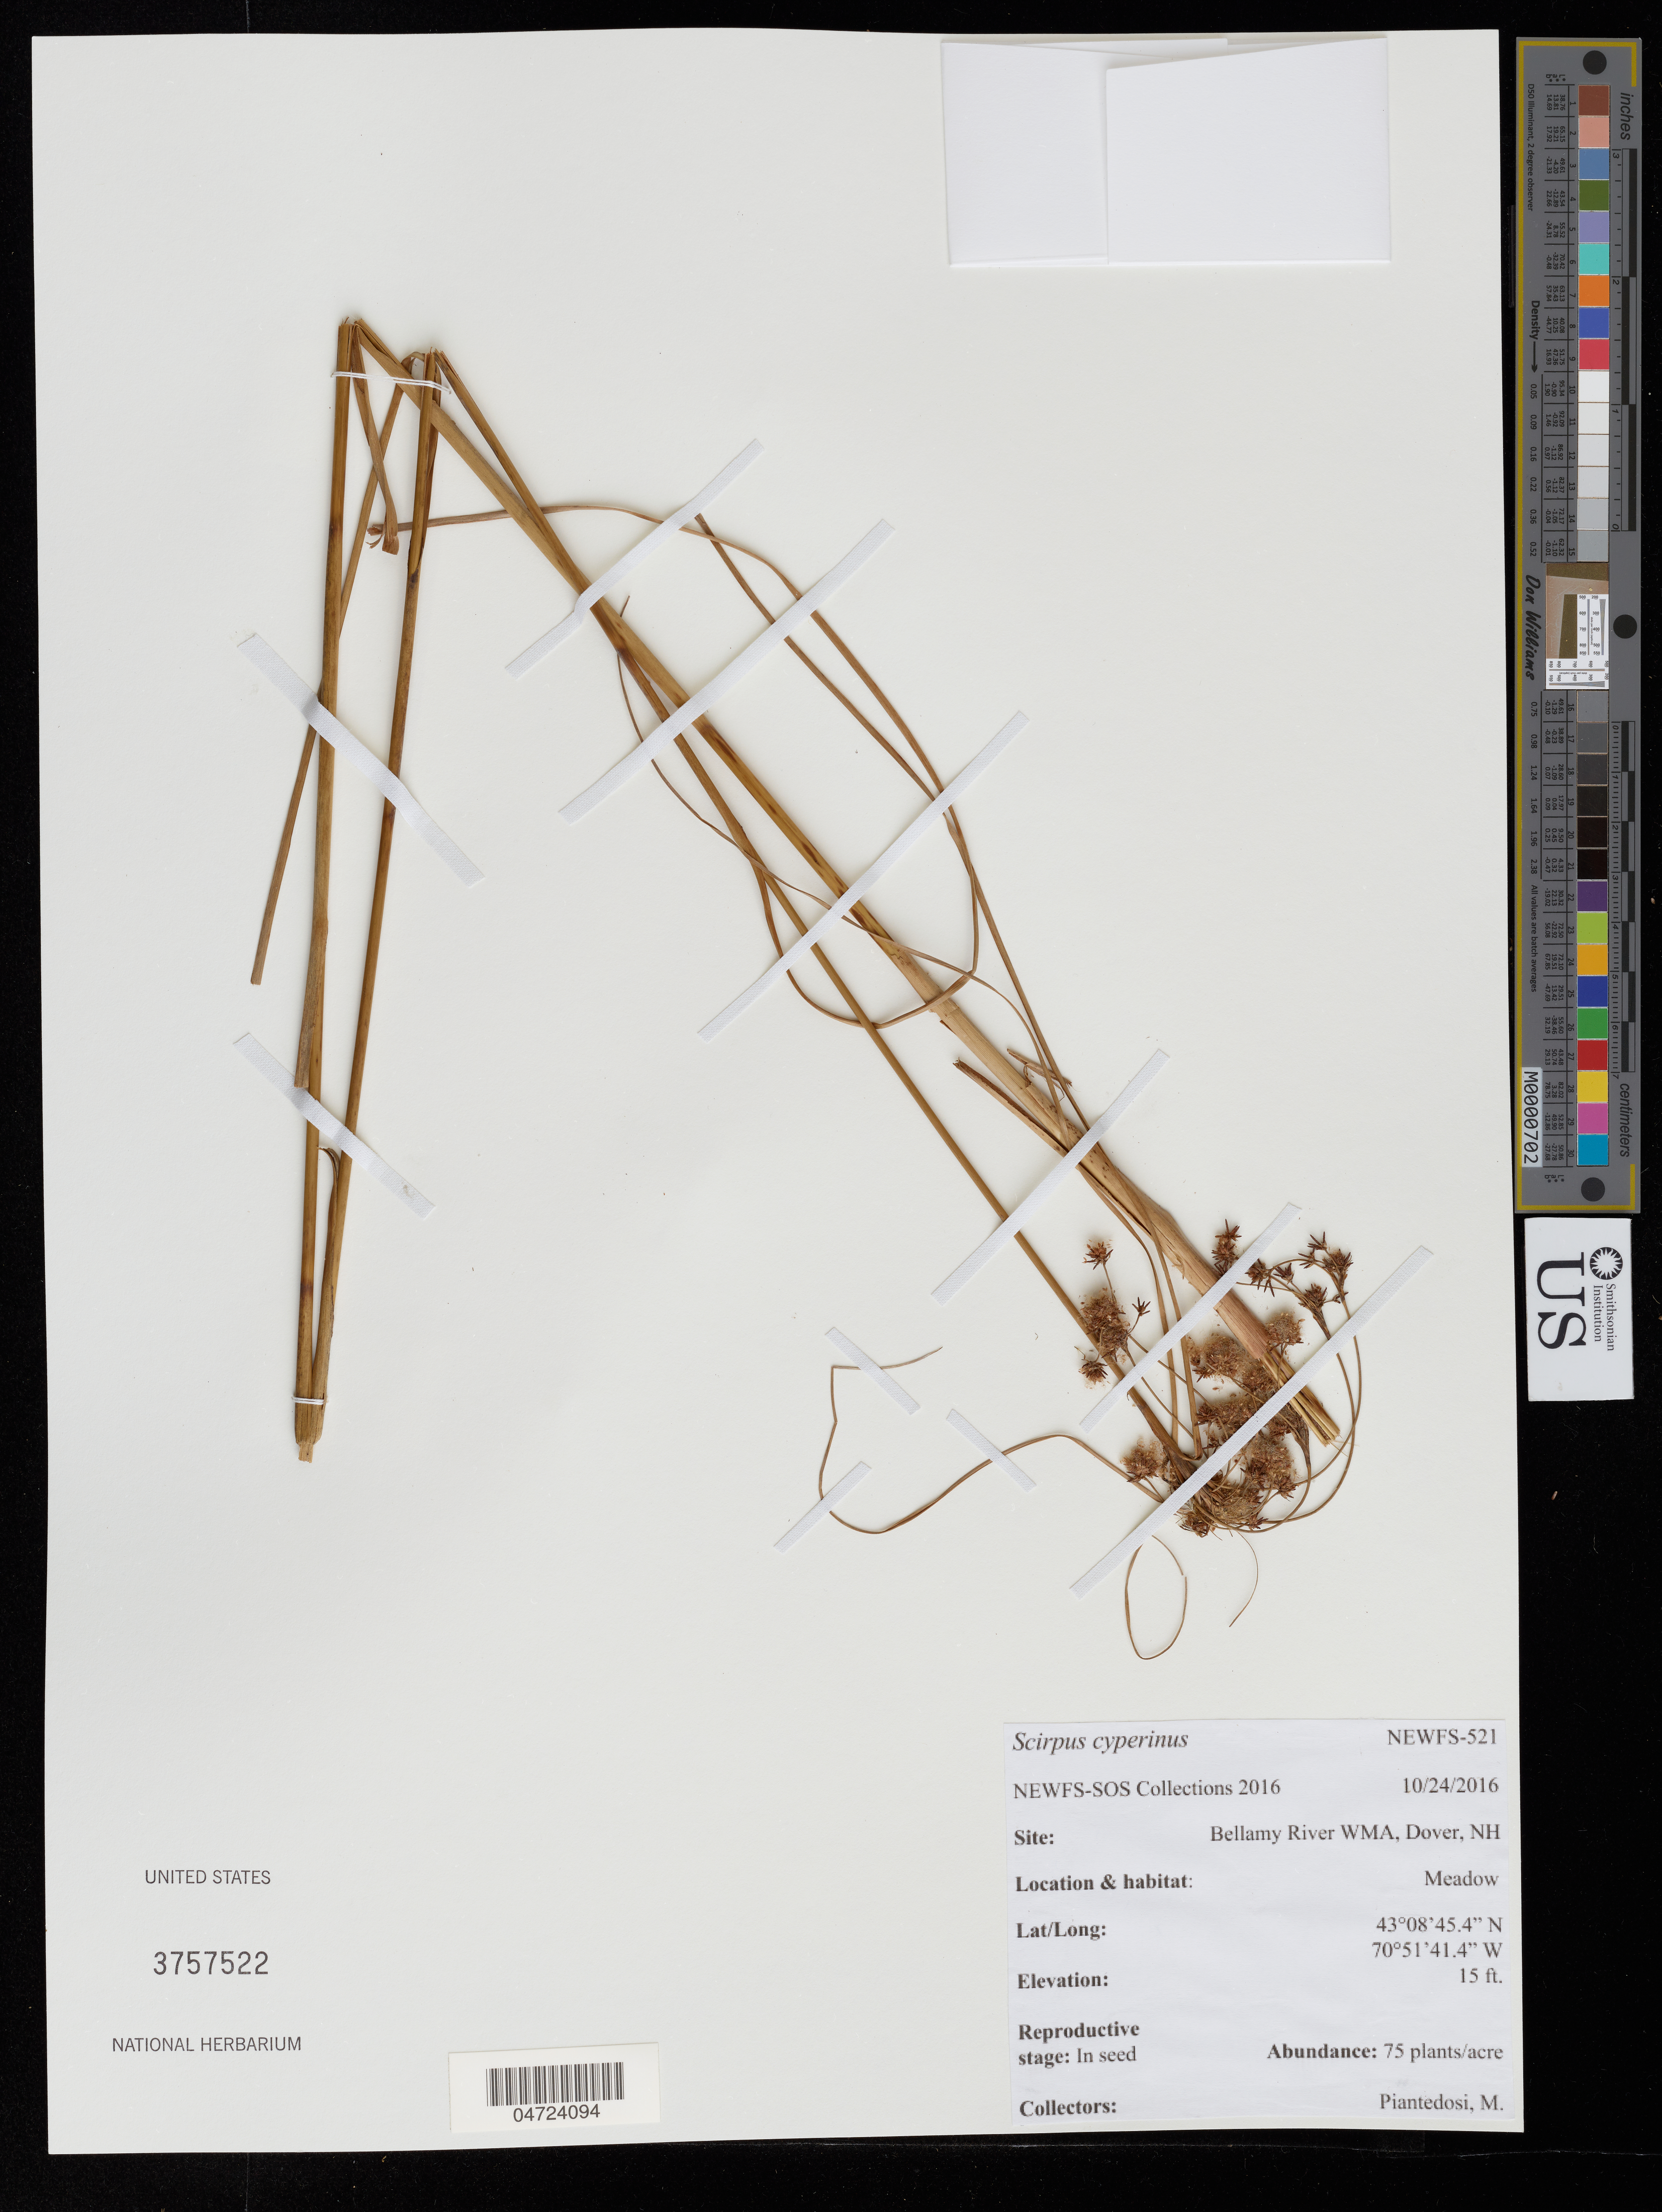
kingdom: Plantae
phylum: Tracheophyta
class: Liliopsida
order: Poales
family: Cyperaceae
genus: Scirpus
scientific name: Scirpus cyperinus (L.) Kunth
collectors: M. Piantedosi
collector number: NEWFS-521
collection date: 2016-10-24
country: United States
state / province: New Hampshire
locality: Bellamy River WMA, Dover.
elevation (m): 5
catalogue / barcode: US 3757522